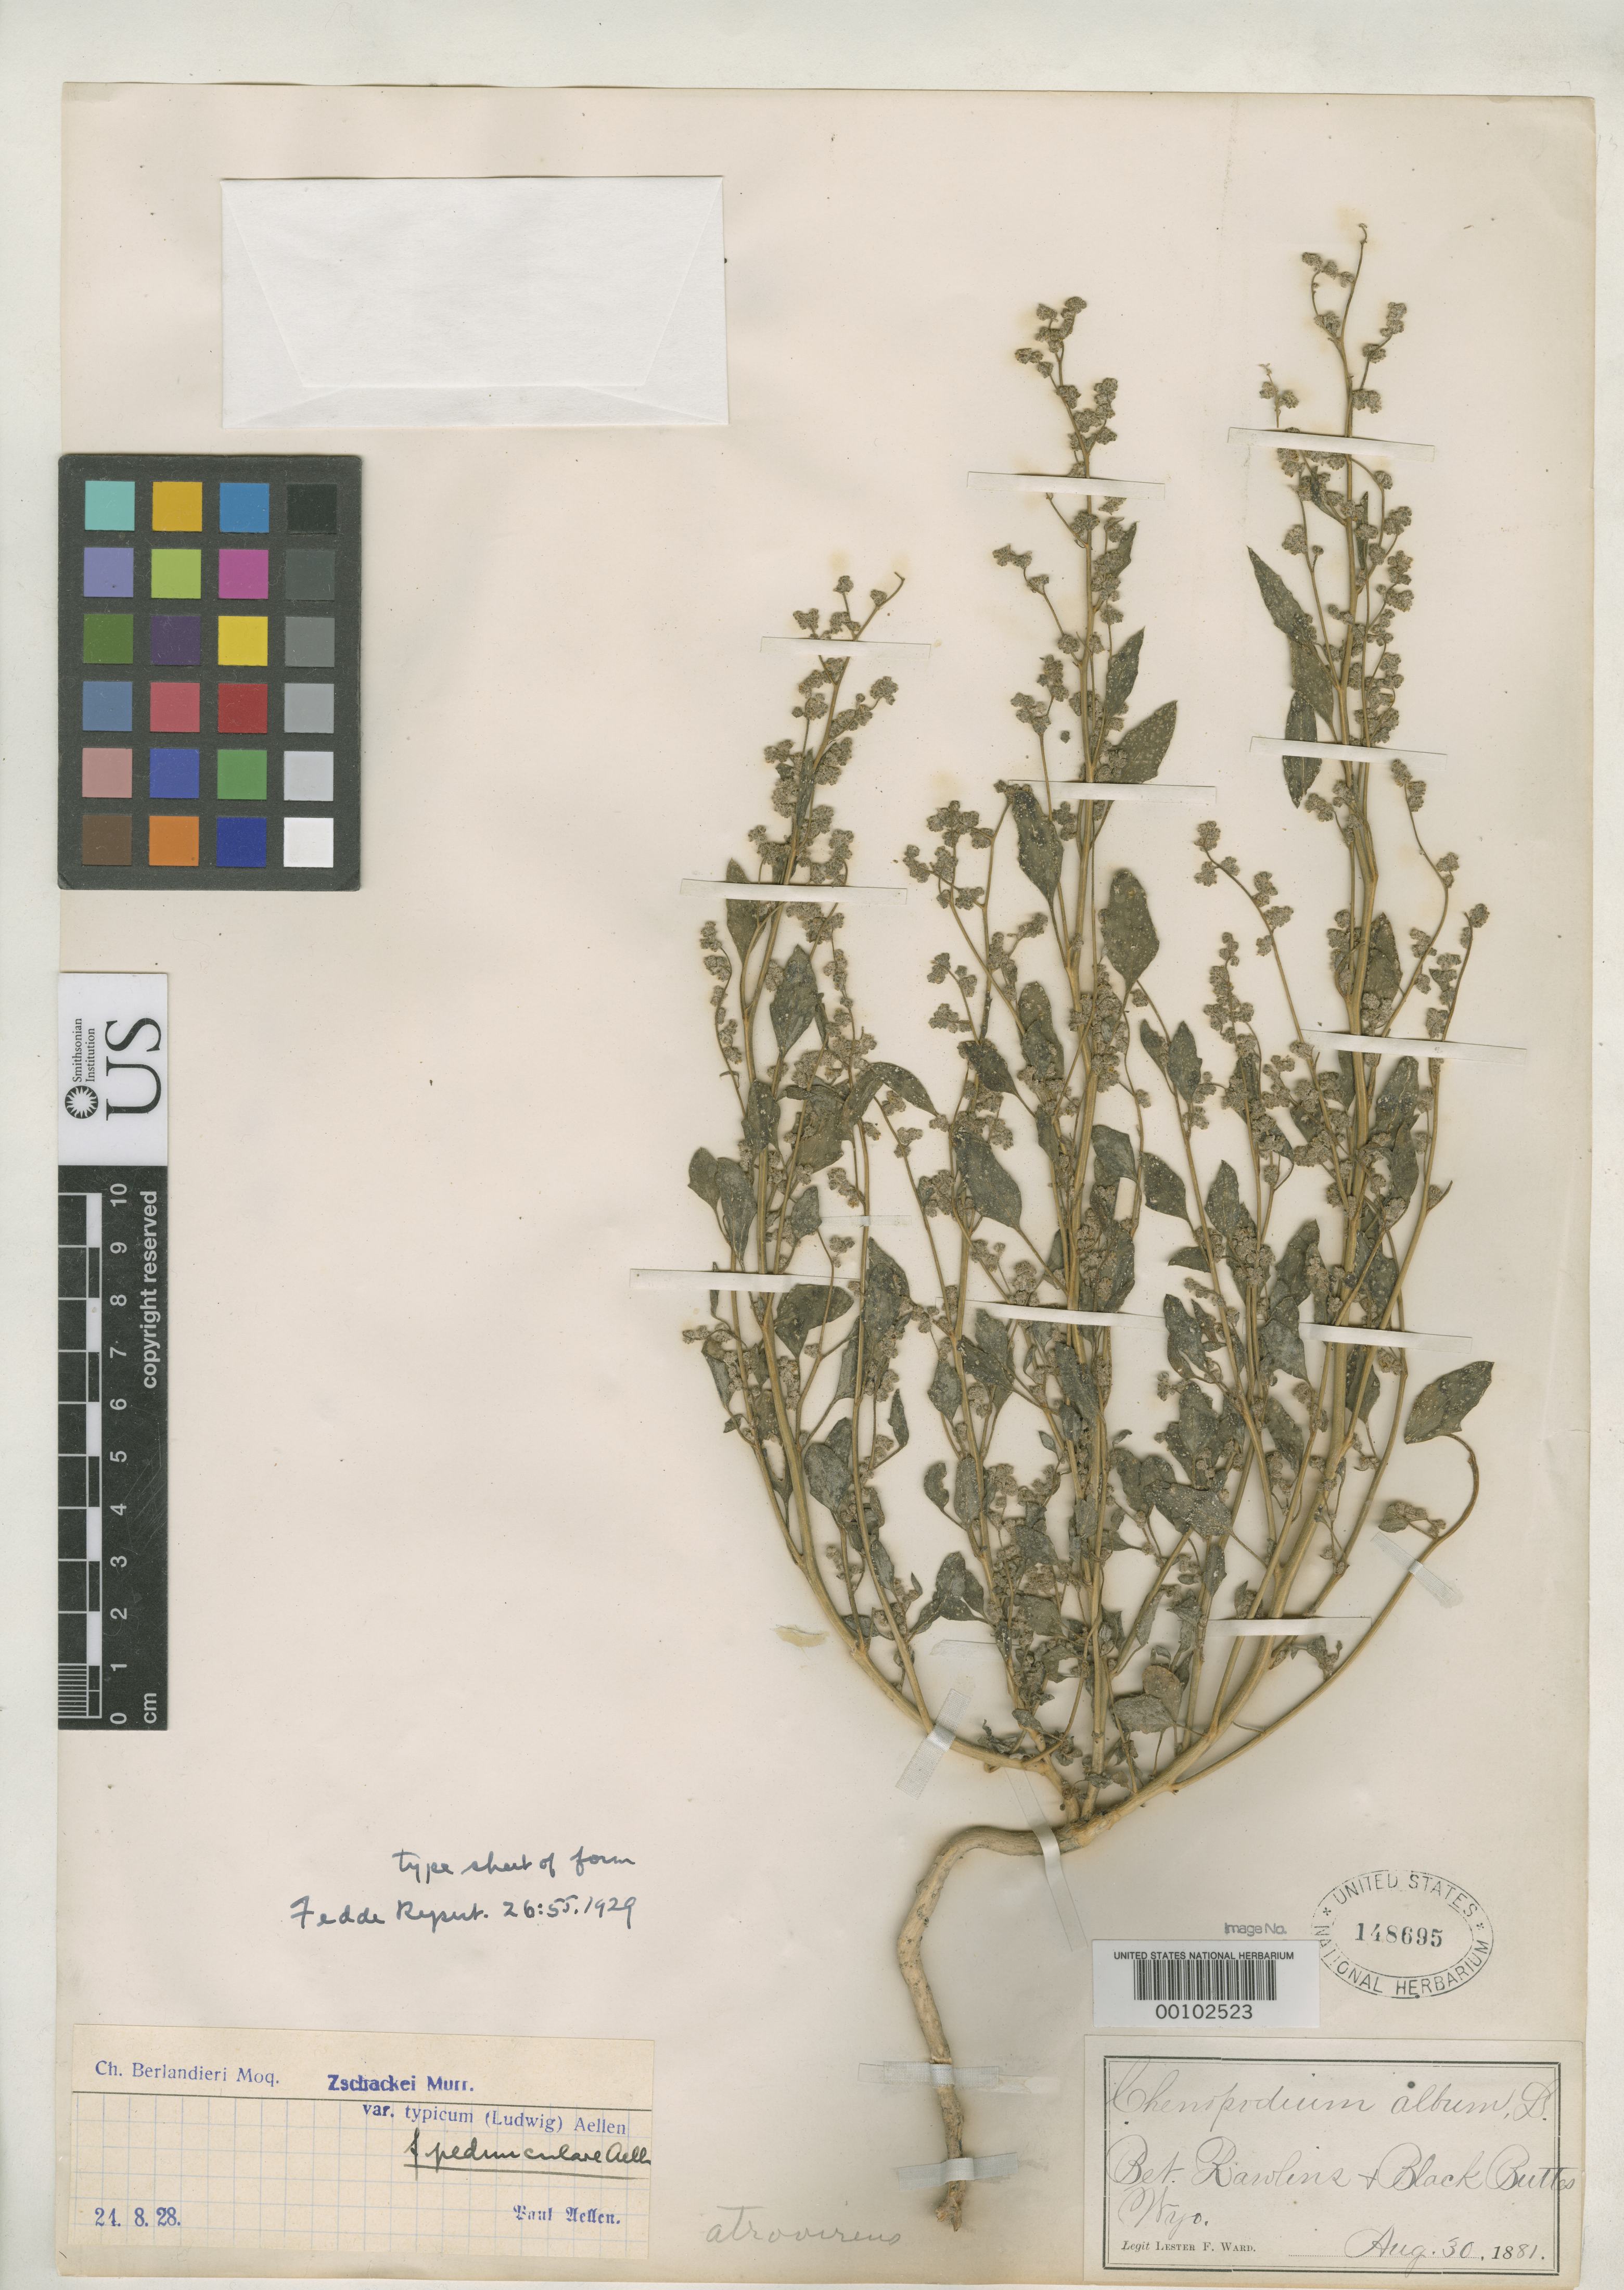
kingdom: Plantae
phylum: Tracheophyta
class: Magnoliopsida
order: Caryophyllales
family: Amaranthaceae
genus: Chenopodium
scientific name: Chenopodium berlandieri f. pedunculare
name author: Aellen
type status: Syntype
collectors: L. F. Ward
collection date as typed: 30 Aug 1881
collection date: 1881-08-30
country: United States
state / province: Wyoming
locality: Between Rawlins and Black Butte.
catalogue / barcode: US 148695